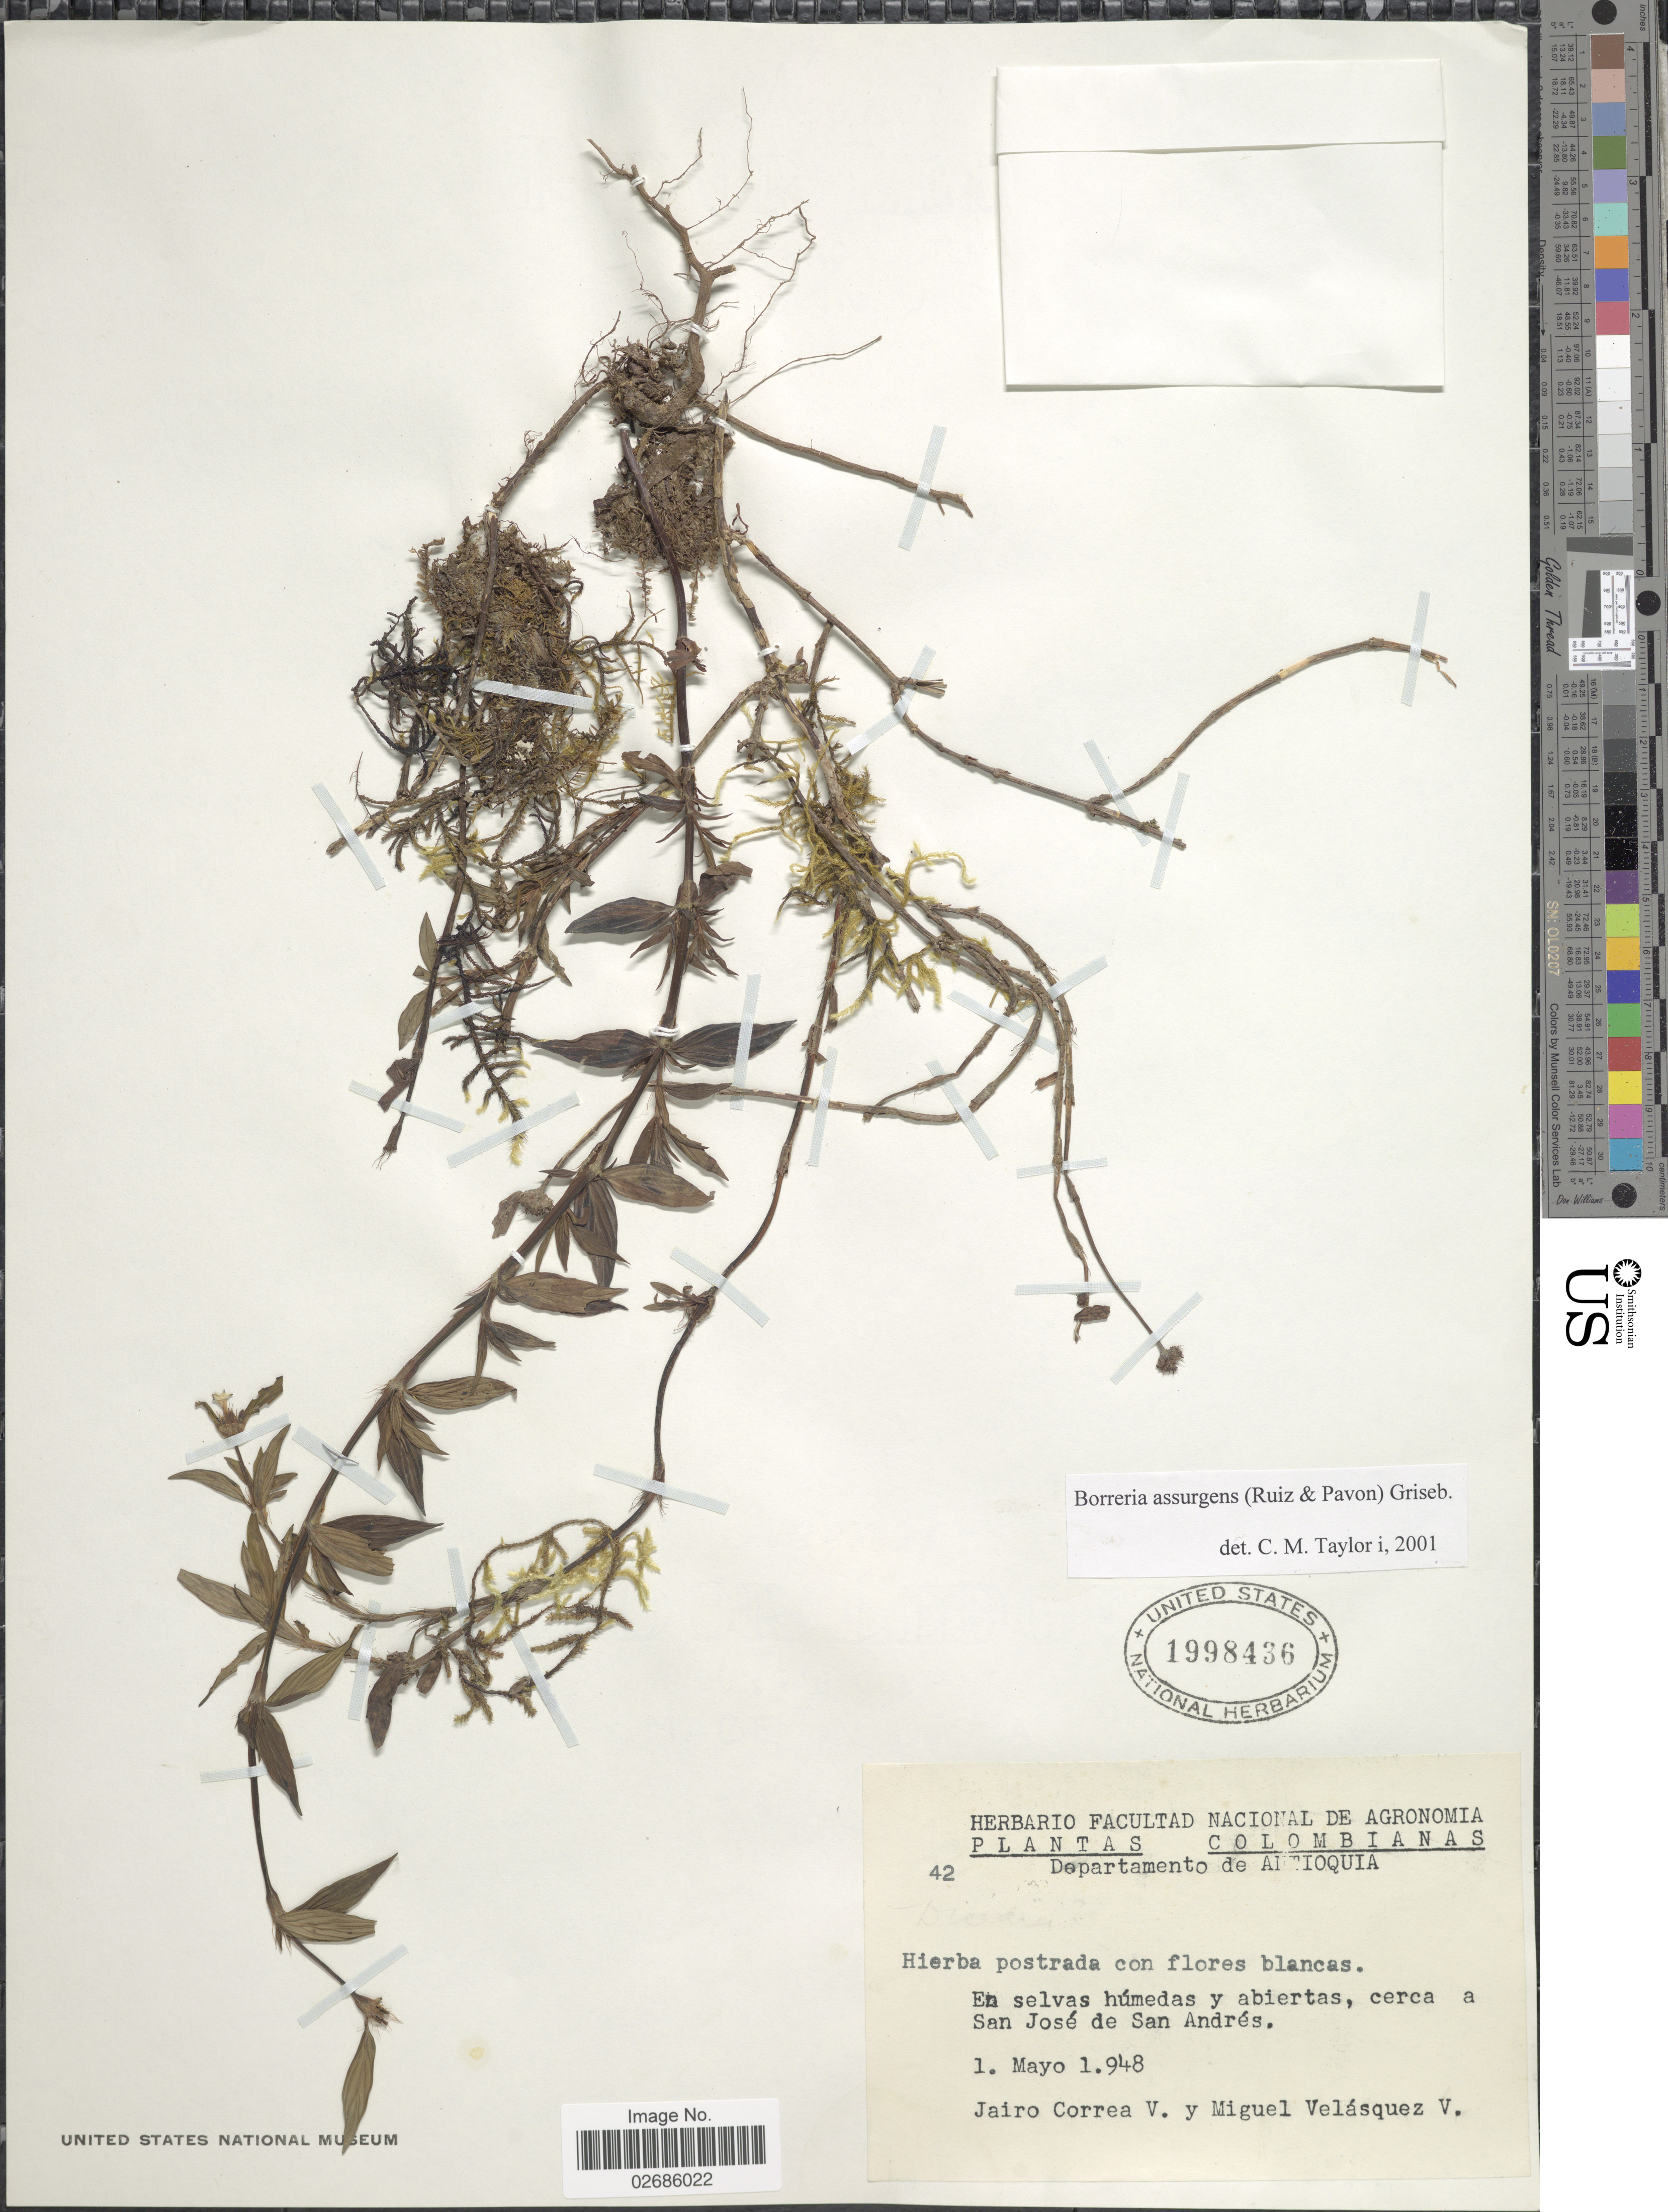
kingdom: Plantae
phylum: Tracheophyta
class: Magnoliopsida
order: Gentianales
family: Rubiaceae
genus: Borreria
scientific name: Borreria assurgens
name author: (Ruiz & Pav.) Griseb.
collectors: J. Correa V. & M. Velasquez V.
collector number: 42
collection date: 1948-05-01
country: Colombia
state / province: Antioquia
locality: Departamento de Antioquia. Cerca a San José de San Andrés.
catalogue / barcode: US 1998436